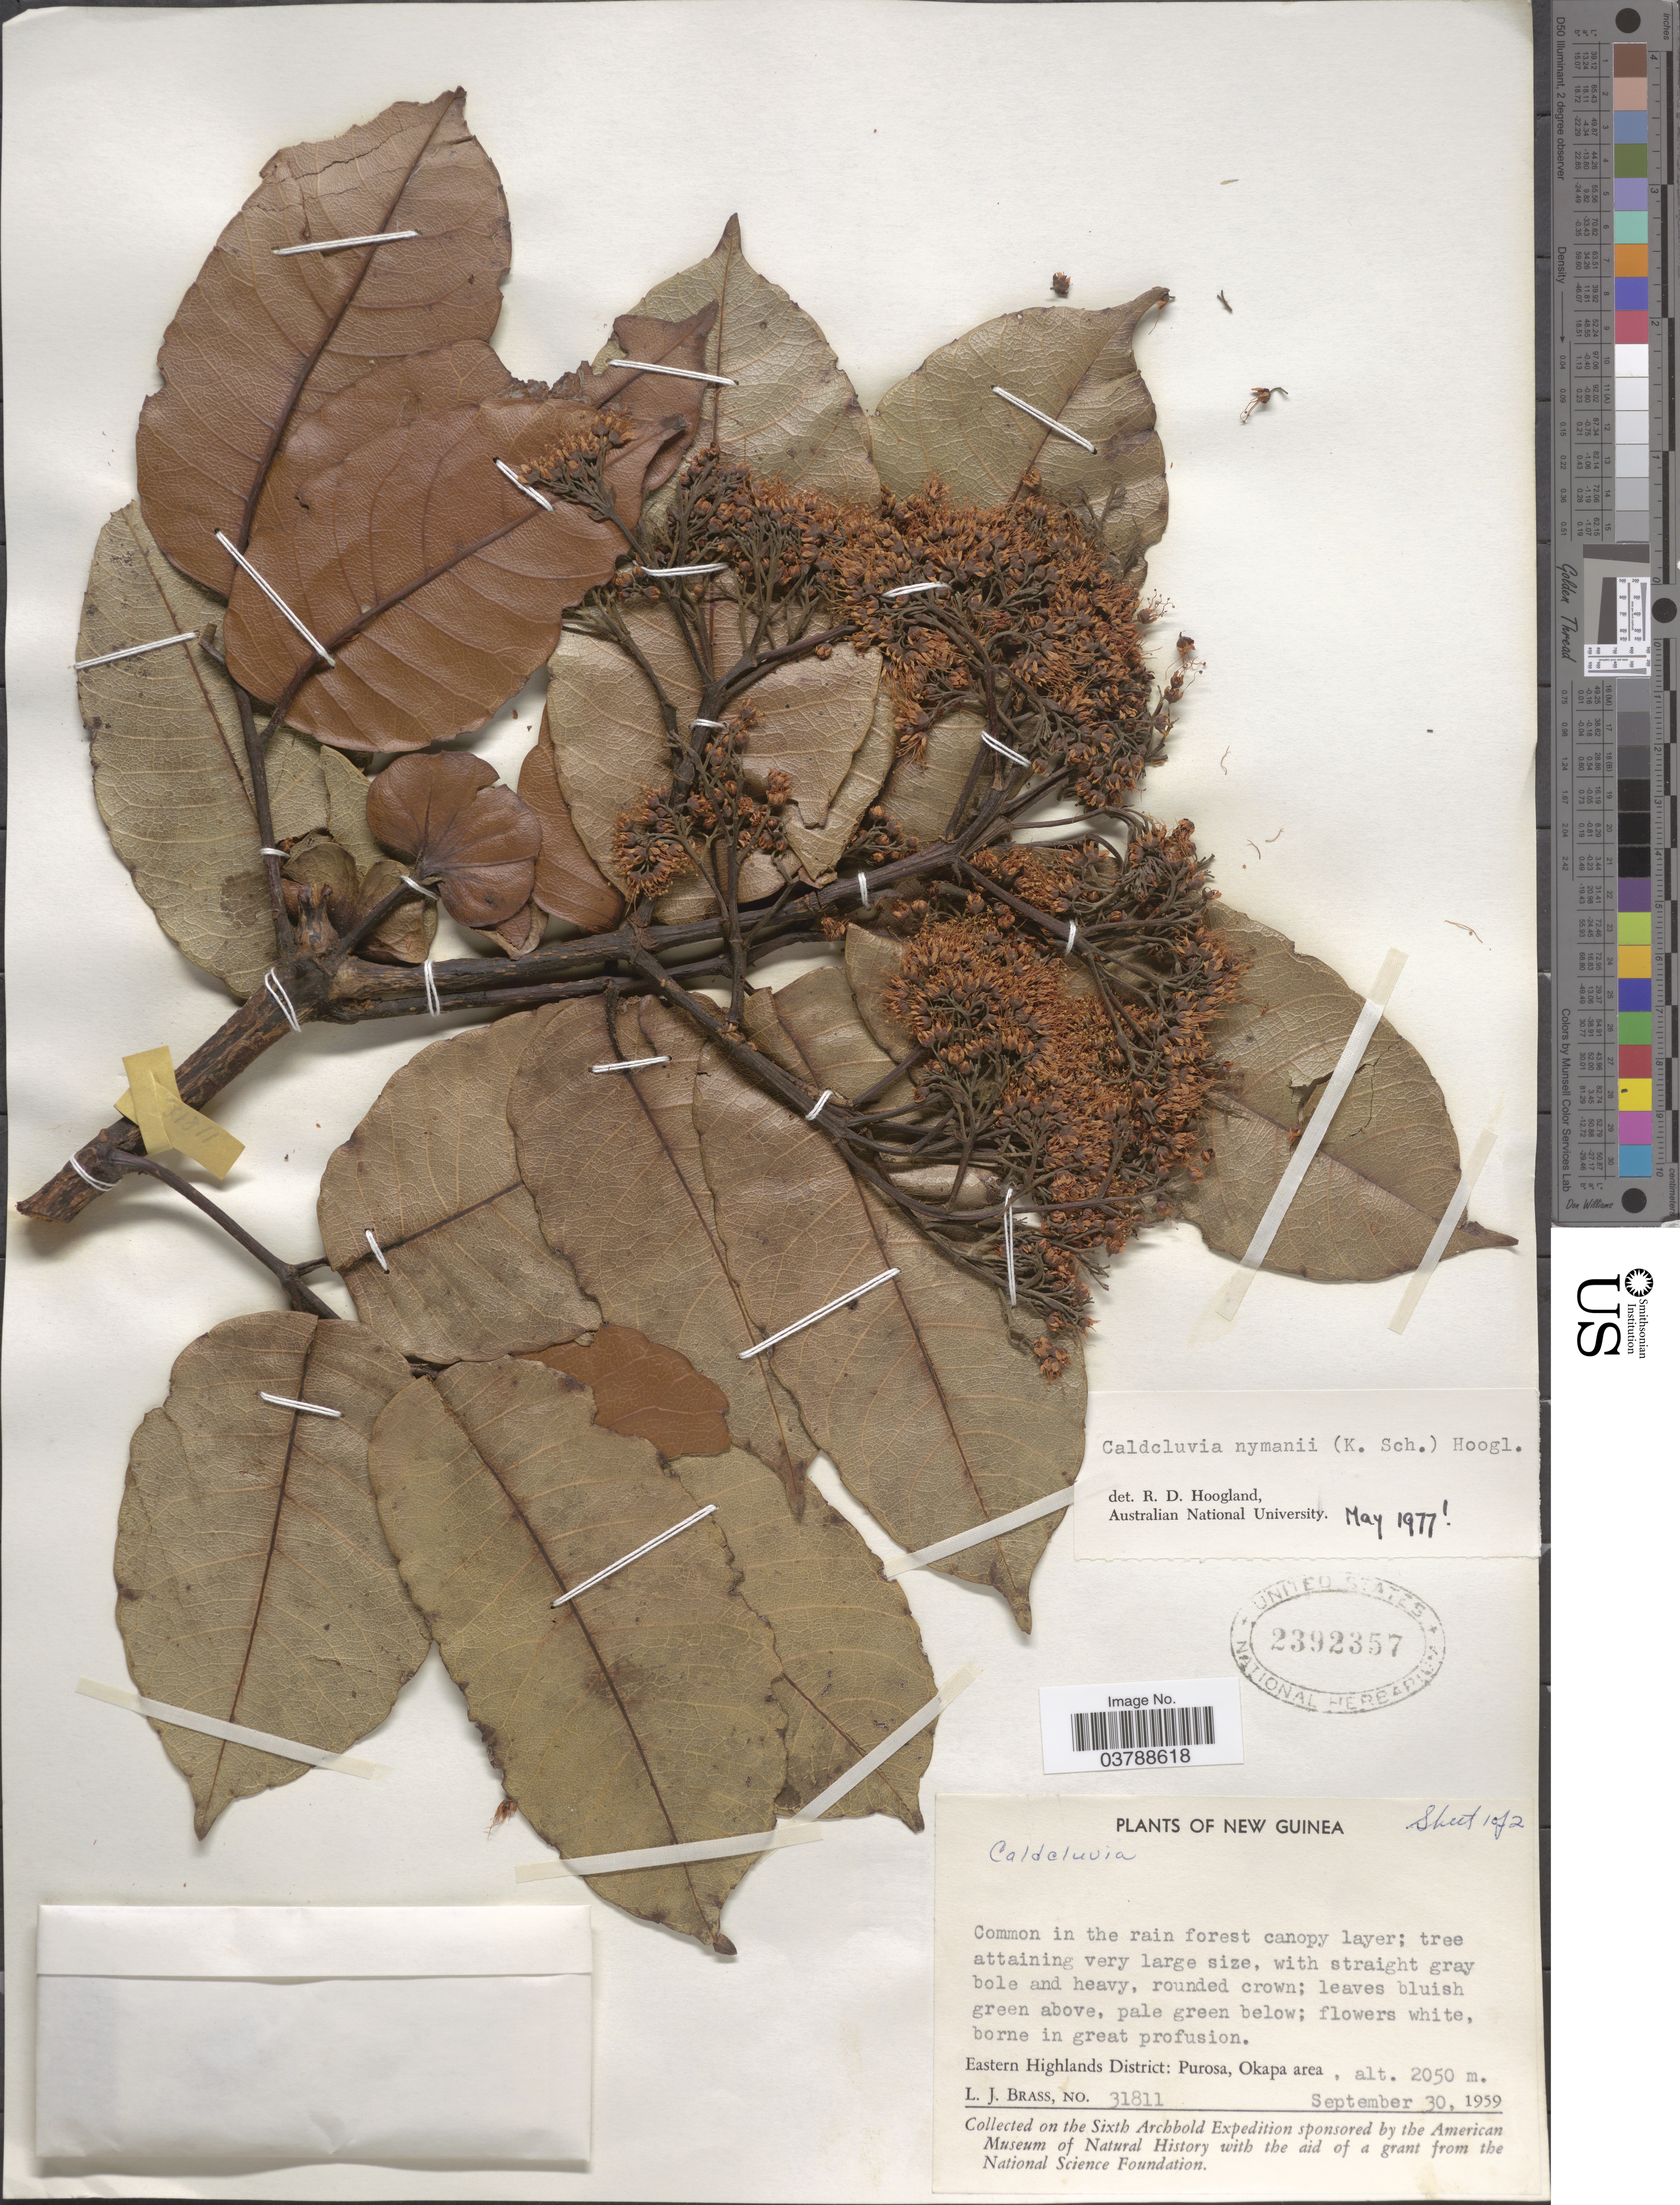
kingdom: Plantae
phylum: Tracheophyta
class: Magnoliopsida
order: Oxalidales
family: Cunoniaceae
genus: Opocunonia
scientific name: Opocunonia nymanii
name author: (K. Schum.) Schltr.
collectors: L. J. Brass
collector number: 31811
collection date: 1959-09-30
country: Papua New Guinea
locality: New Guinea. Eastern Highlands District: Purosa, Okapa area.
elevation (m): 2050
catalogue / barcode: US 2392357